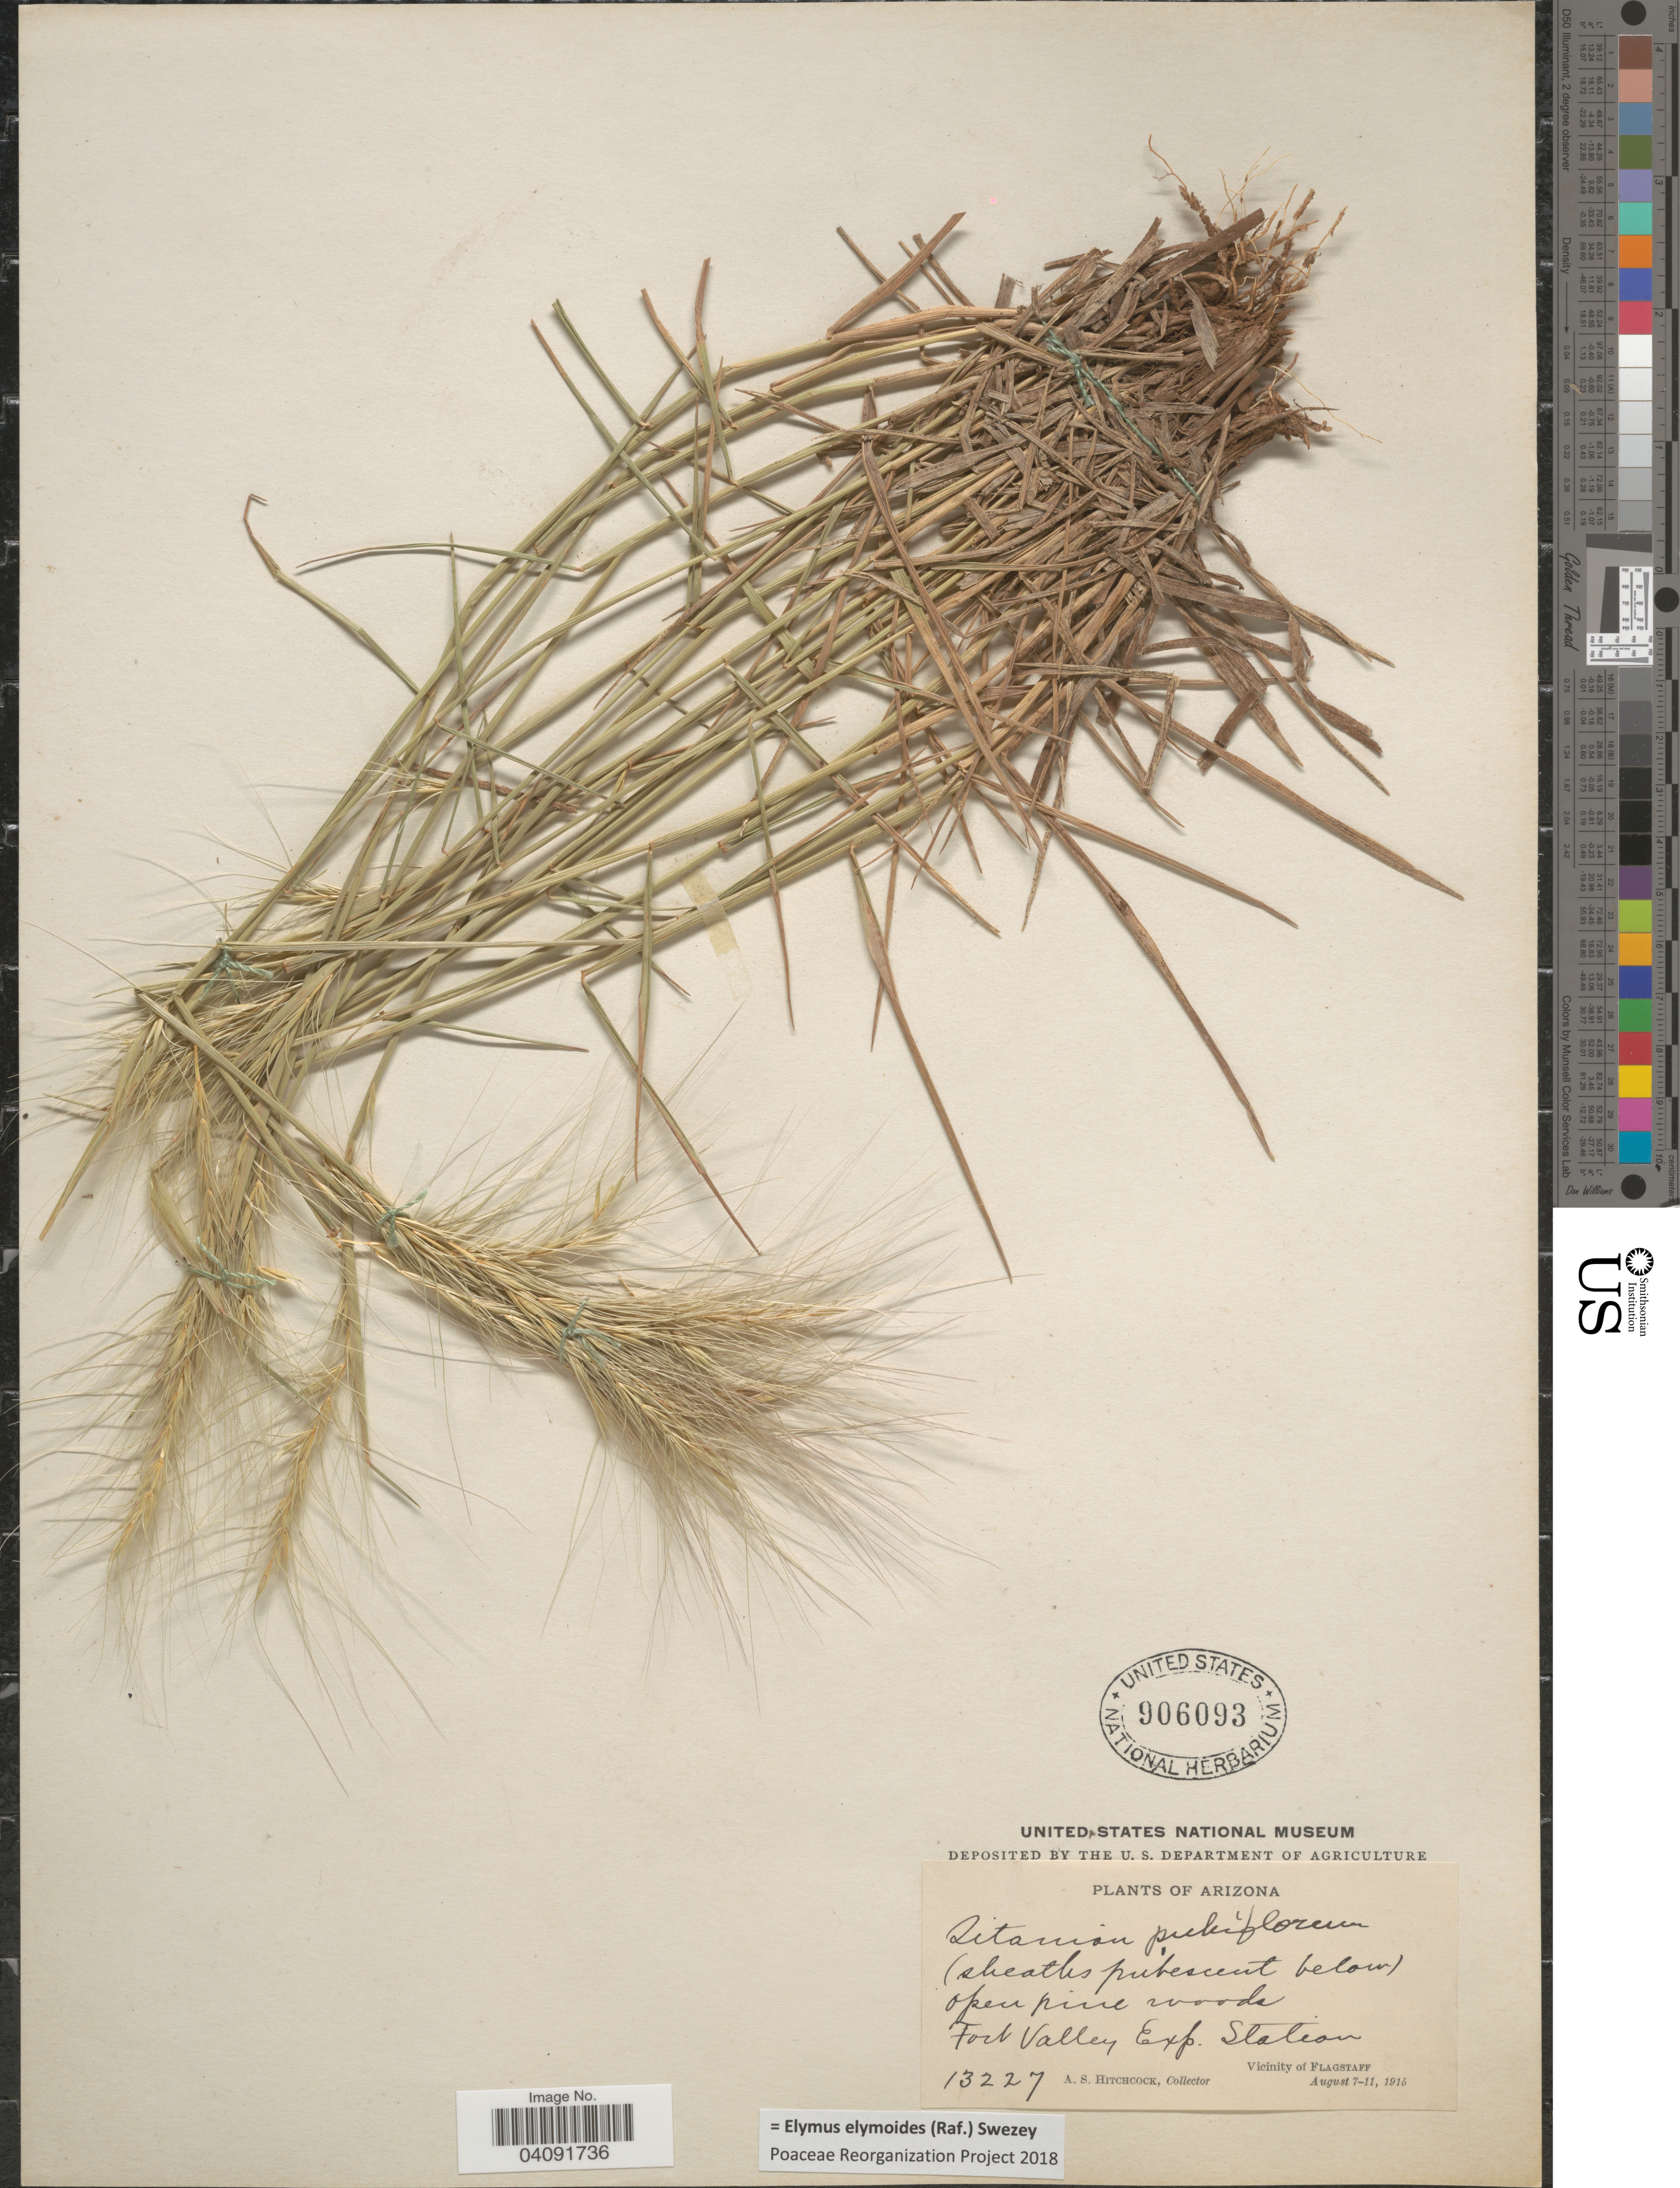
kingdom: Plantae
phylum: Tracheophyta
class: Liliopsida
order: Poales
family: Poaceae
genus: Elymus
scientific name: Elymus elymoides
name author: (Raf.) Swezey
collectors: A. S. Hitchcock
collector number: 13227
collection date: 1915-08-07/1915-08-11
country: United States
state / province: Arizona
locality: Fort Valley Exp. Station. Vicinity of Flagstaff.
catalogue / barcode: US 906093